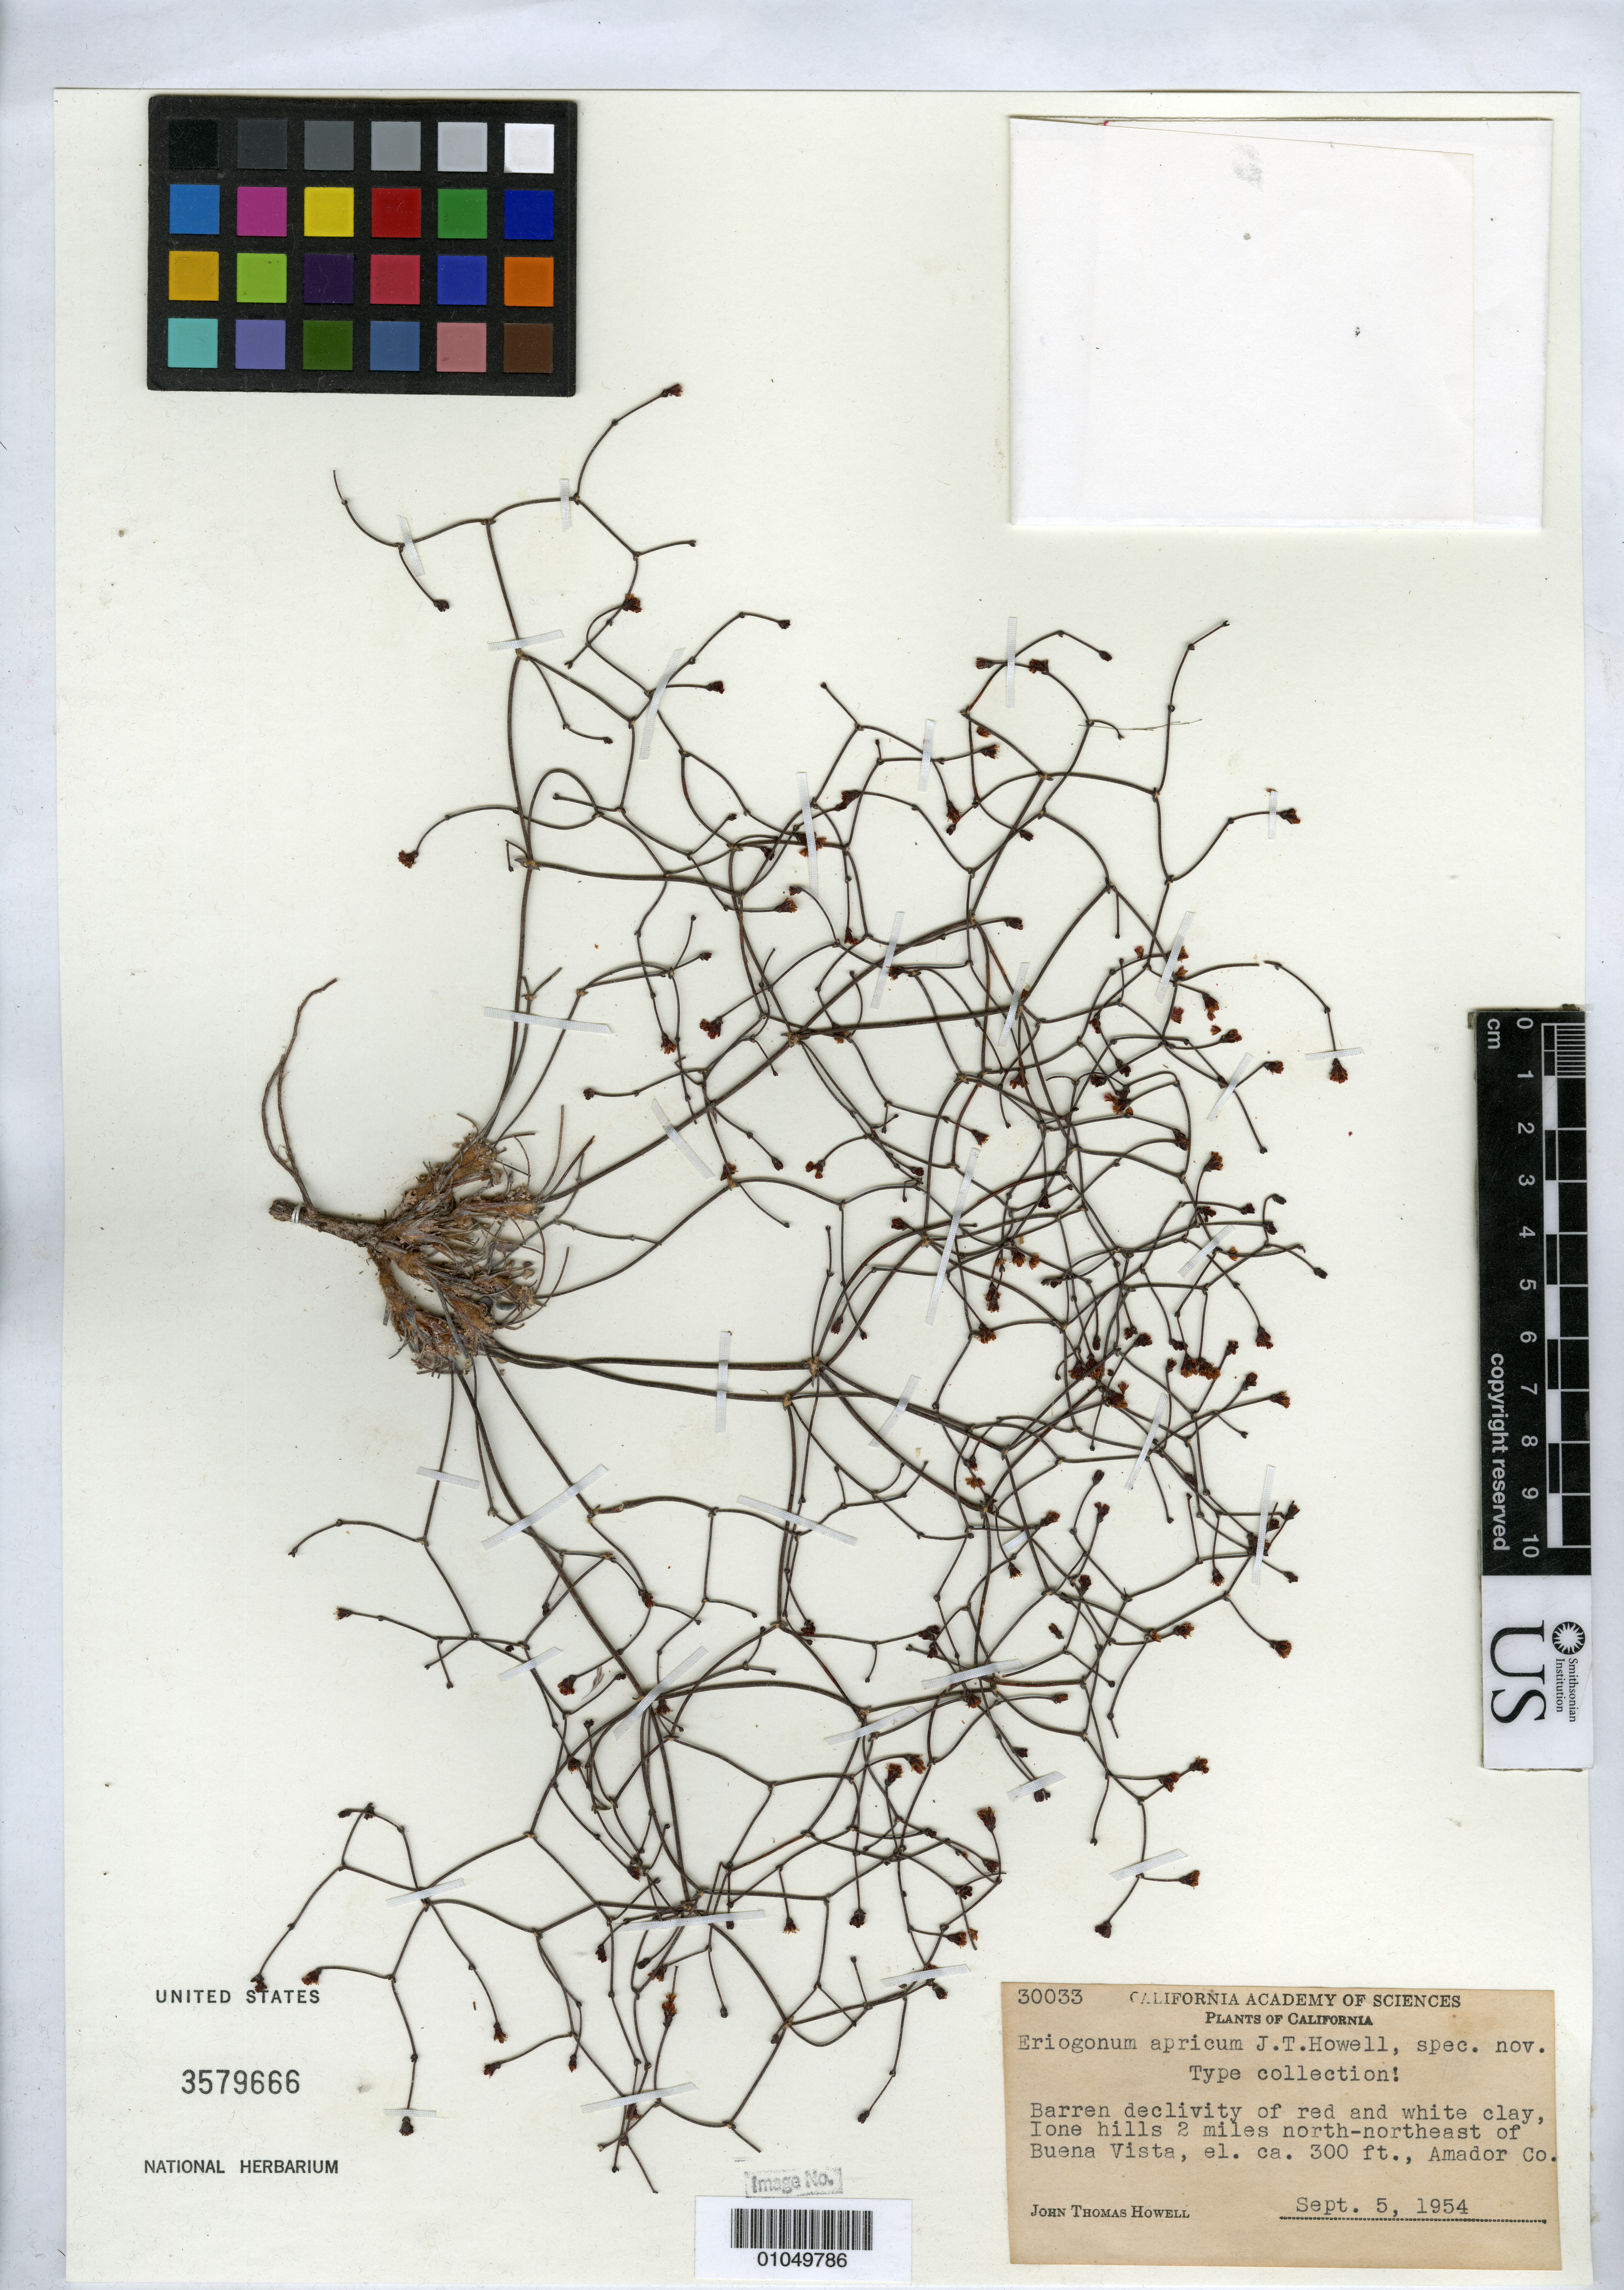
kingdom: Plantae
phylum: Tracheophyta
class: Magnoliopsida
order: Caryophyllales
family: Polygonaceae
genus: Eriogonum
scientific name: Eriogonum apricum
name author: J.T. Howell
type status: Isotype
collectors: J. T. Howell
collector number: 30033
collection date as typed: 05 Sep 1954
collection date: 1954-09-05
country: United States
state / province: California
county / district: Amador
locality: Ione hills 2 miles north-northeast of Buena Vista.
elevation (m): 91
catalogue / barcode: US 3579666